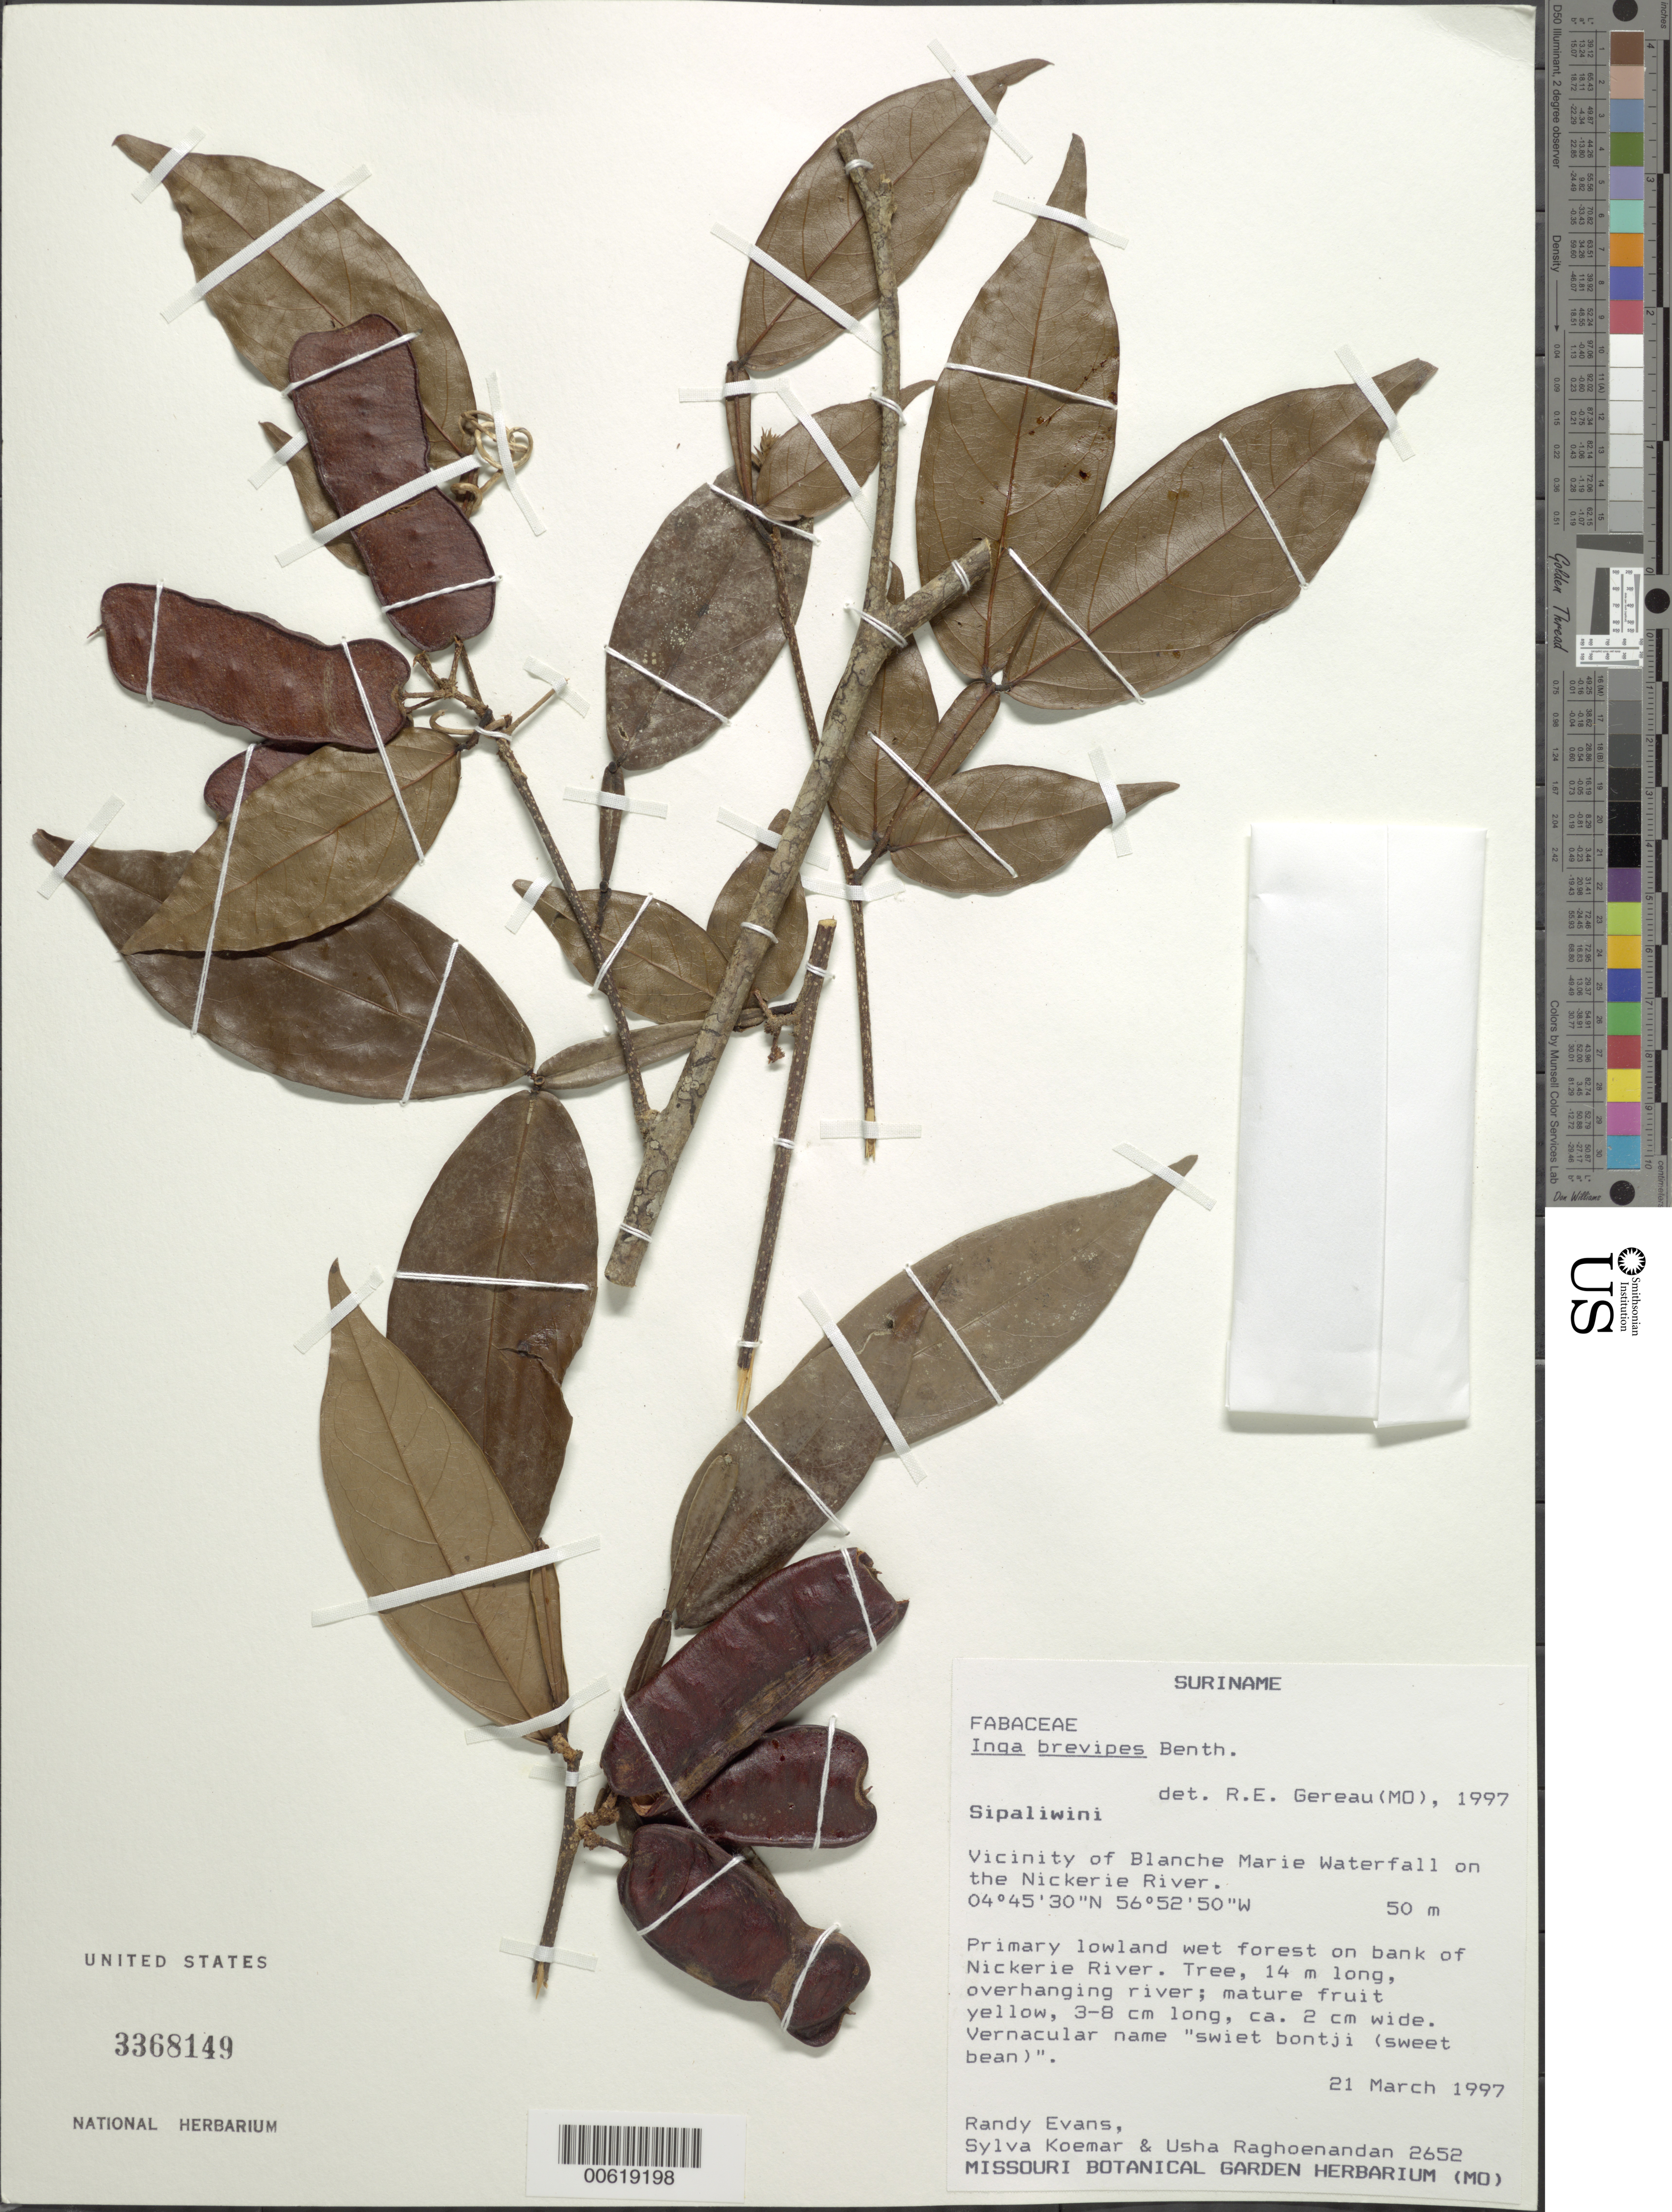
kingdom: Plantae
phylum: Tracheophyta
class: Magnoliopsida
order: Fabales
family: Fabaceae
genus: Inga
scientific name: Inga brevipes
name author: Benth.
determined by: Gereau, R. E.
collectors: R. Evans, S. Koemar & U. Raghoenandan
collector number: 2652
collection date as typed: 21-Mar-97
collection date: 1997-03-21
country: Suriname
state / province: Sipaliwini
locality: Blanche Marie Waterfall, vic., on Nickerie R.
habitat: Primary lowland wet forest on bank of river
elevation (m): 50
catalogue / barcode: US 3368149